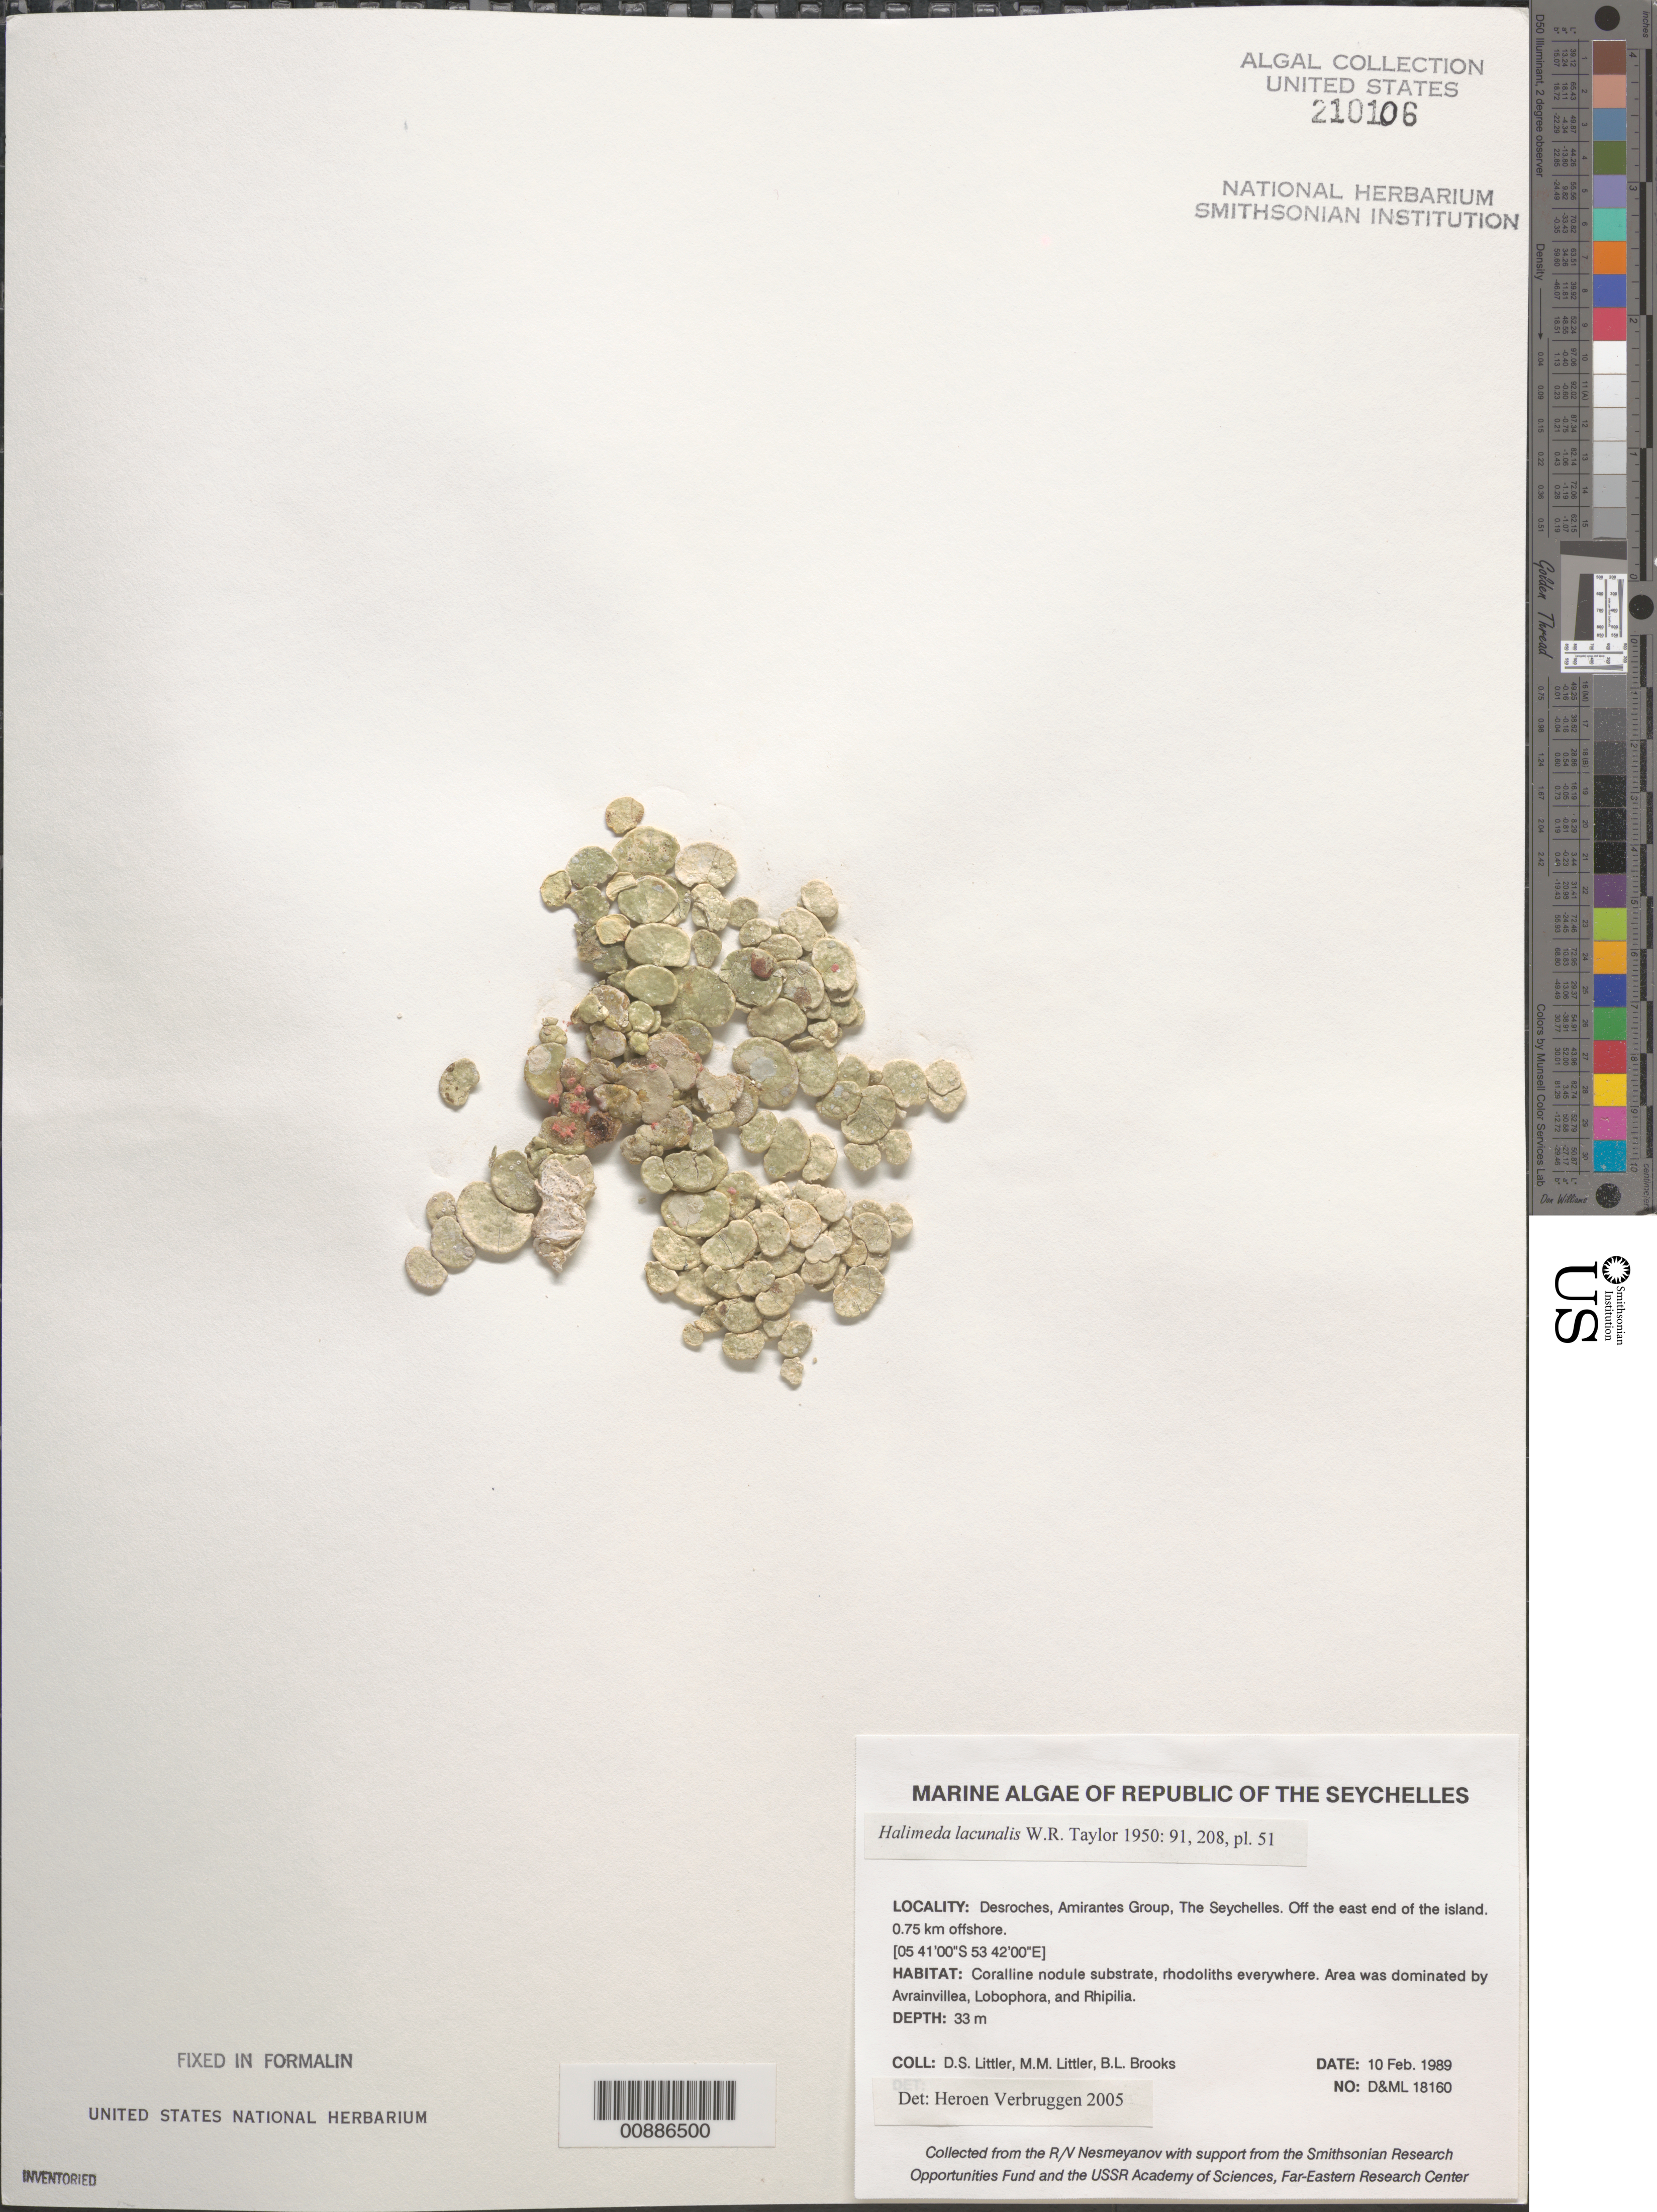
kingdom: Plantae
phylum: Chlorophyta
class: Ulvophyceae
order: Bryopsidales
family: Halimedaceae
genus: Halimeda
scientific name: Halimeda lacunalis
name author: W.R. Taylor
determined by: Verbruggen, H.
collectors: D. S. Littler, M. M. Littler & B. Brooks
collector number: D&ML 18160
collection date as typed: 10 Feb 1989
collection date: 1989-02-10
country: Seychelles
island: Desroches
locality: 0.75 km off east end of island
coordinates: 05 41'00"S, 53 42'00"E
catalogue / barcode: US 210106